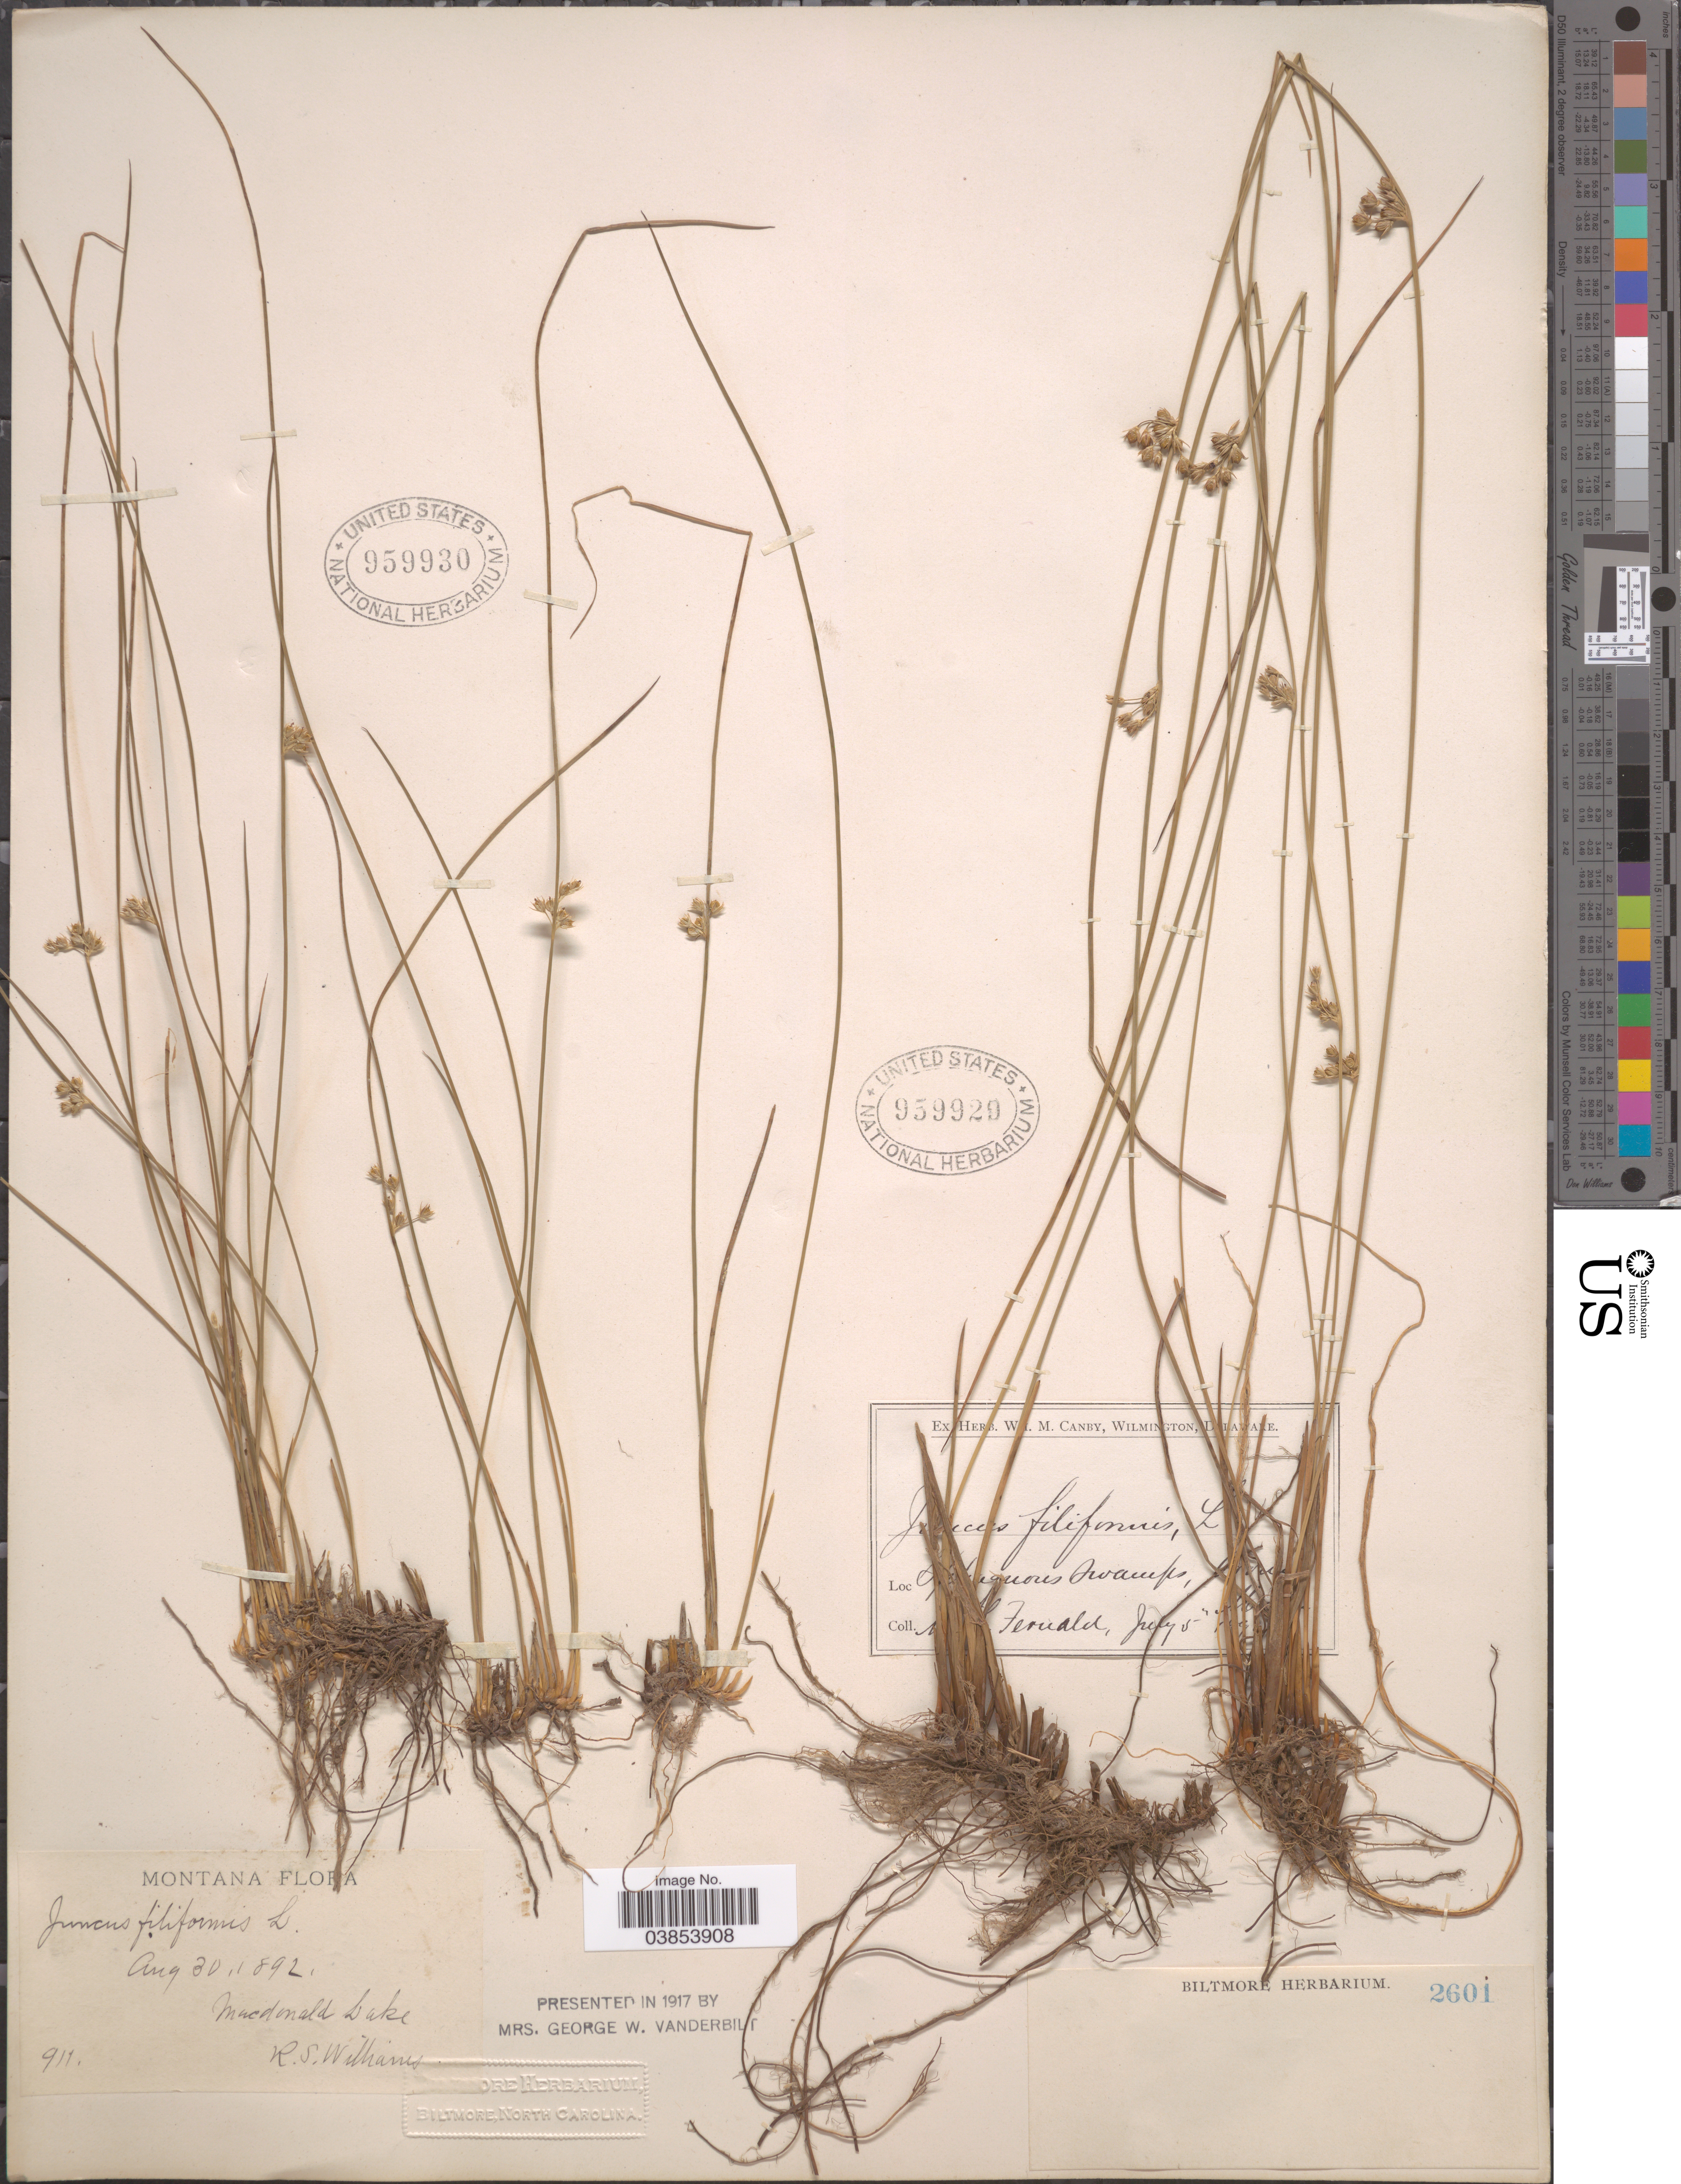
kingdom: Plantae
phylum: Tracheophyta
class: Liliopsida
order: Poales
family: Juncaceae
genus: Juncus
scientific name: Juncus filiformis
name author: L.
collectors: R. S. Williams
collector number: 911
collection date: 1892-08-30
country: United States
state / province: Montana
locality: Macdonald Lake.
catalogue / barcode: US 959930-2